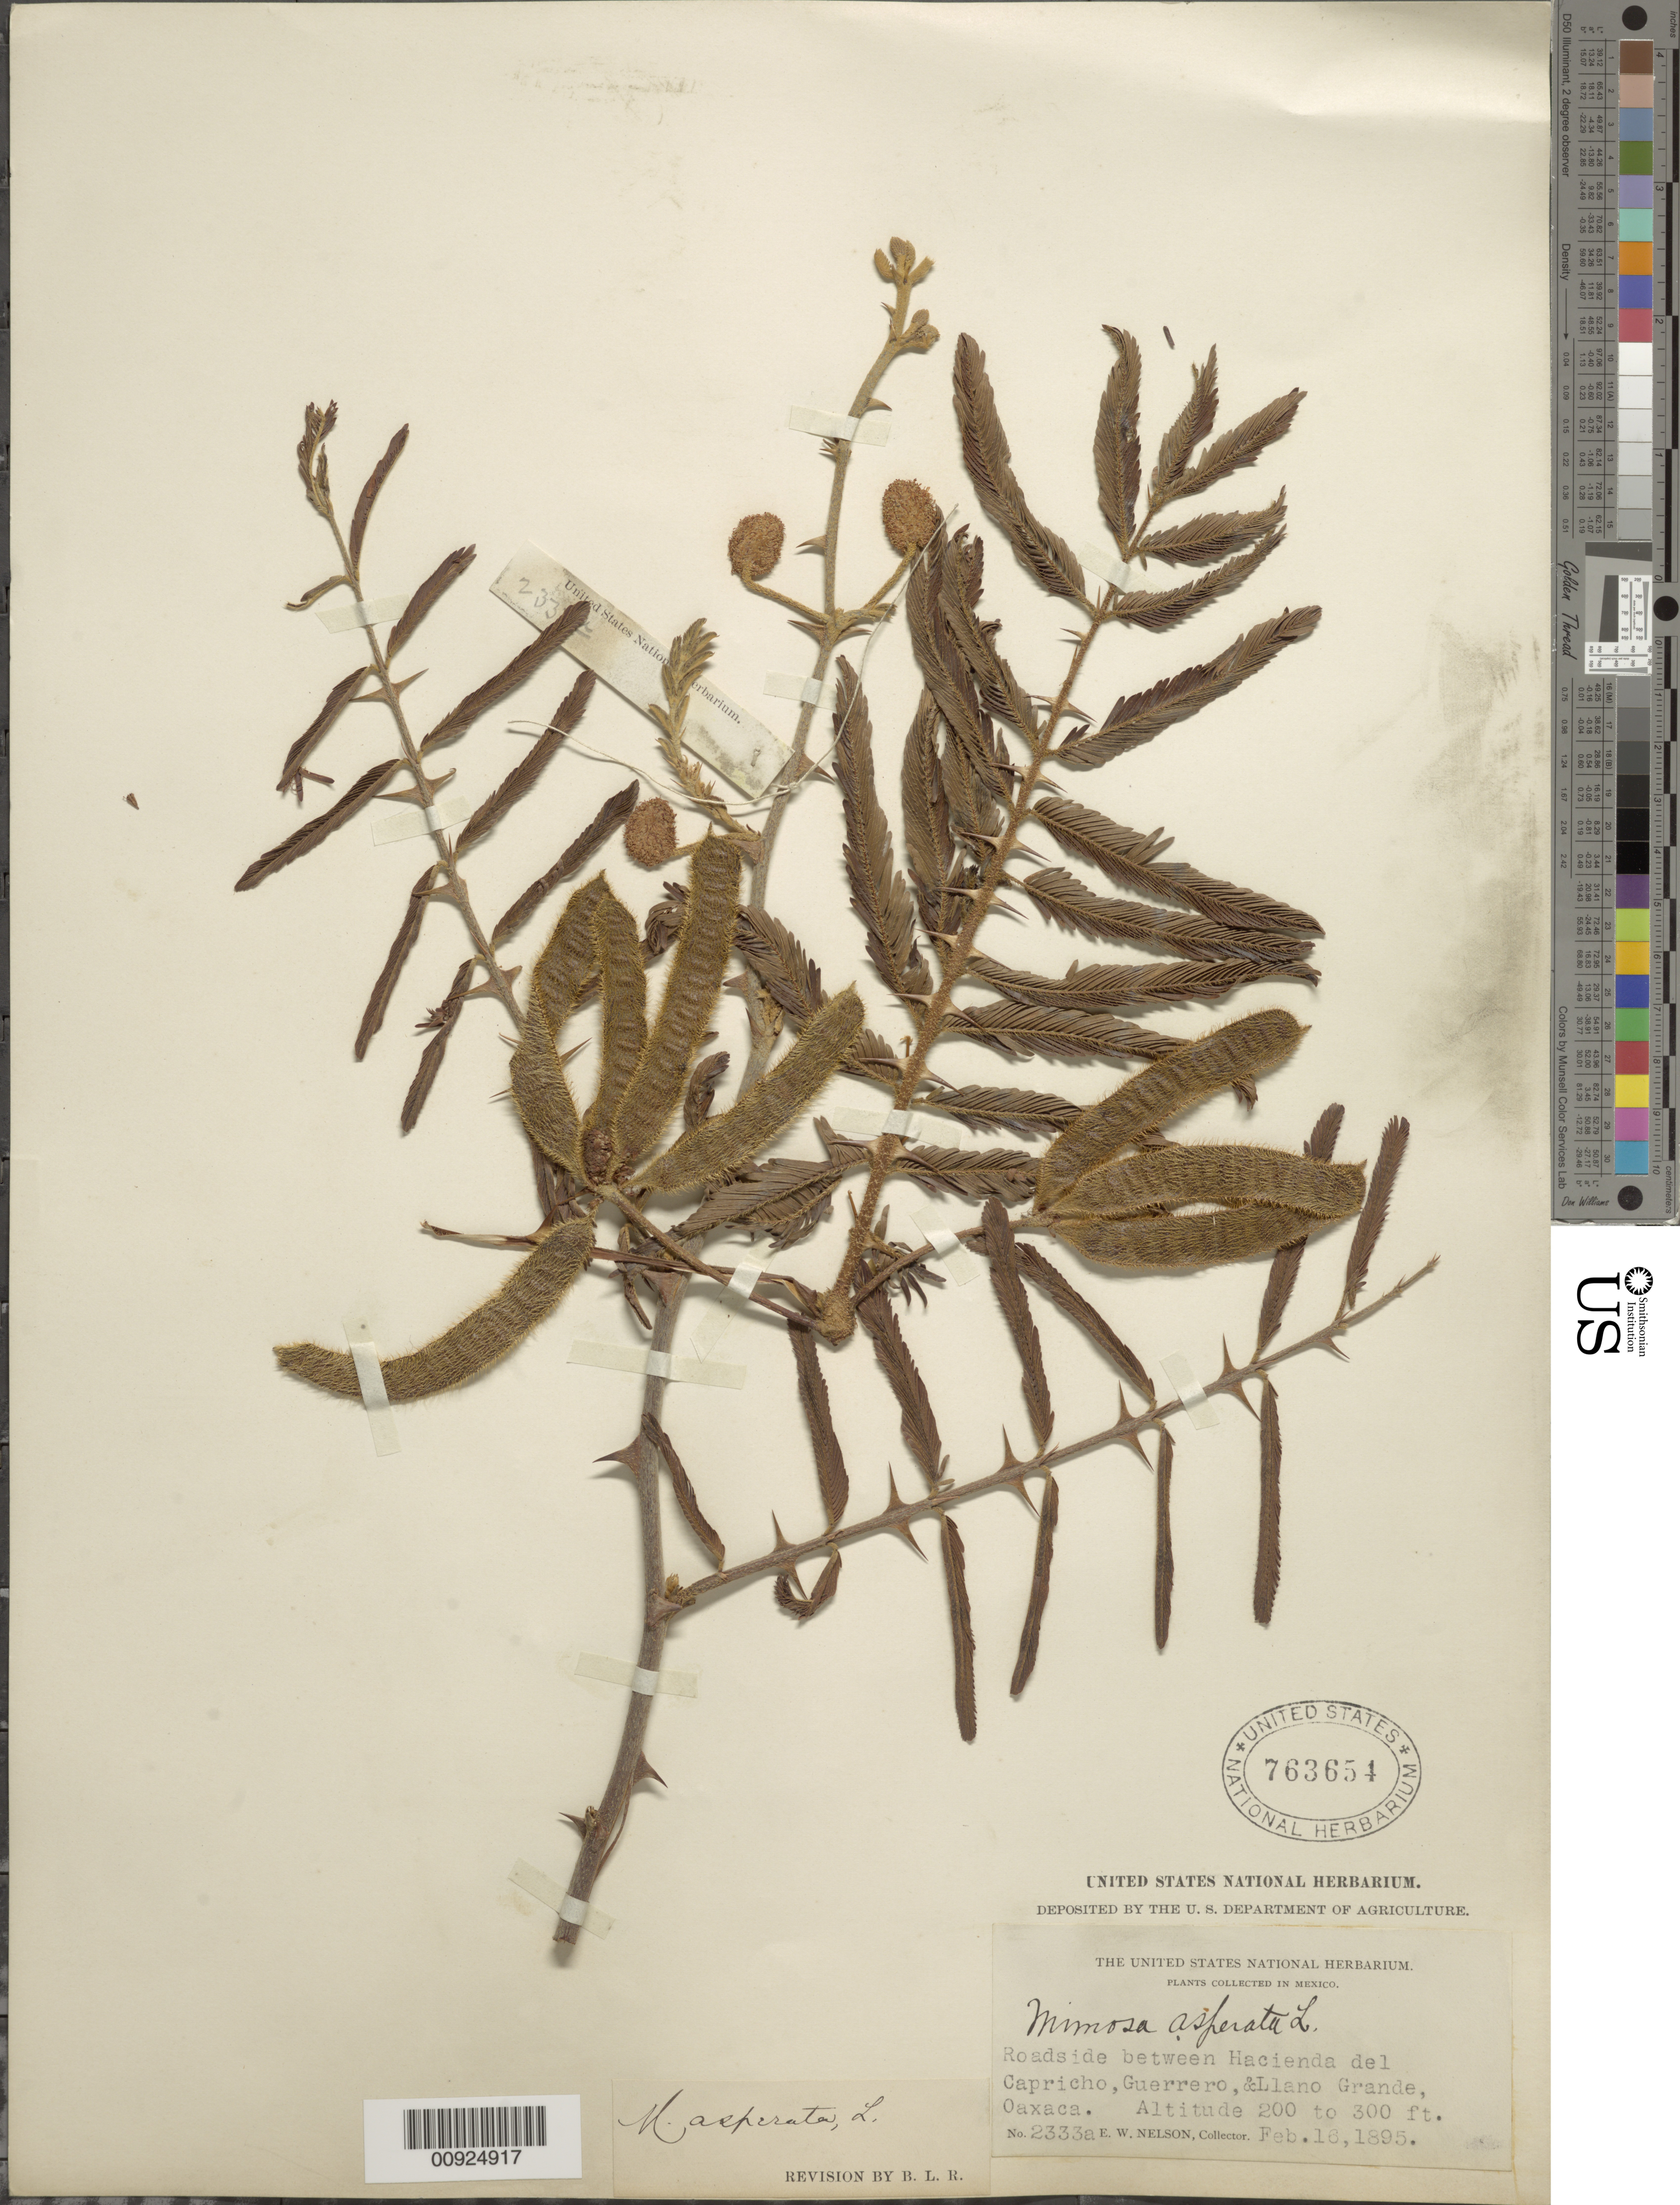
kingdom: Plantae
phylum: Tracheophyta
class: Magnoliopsida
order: Fabales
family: Fabaceae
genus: Mimosa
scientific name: Mimosa pigra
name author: L.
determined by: Strong, Mark T., (BOT), Smithsonian Institution - National Museum of Natural History (UNITED STATES)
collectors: E. W. Nelson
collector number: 2333 a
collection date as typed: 16 Feb 1895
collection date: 1895-02-16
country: Mexico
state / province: Guerrero / Oaxaca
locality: Roadside between Hacienda del Capricho, Guerrero , & Llano Grande, Oaxaca.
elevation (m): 61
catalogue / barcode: US 763654